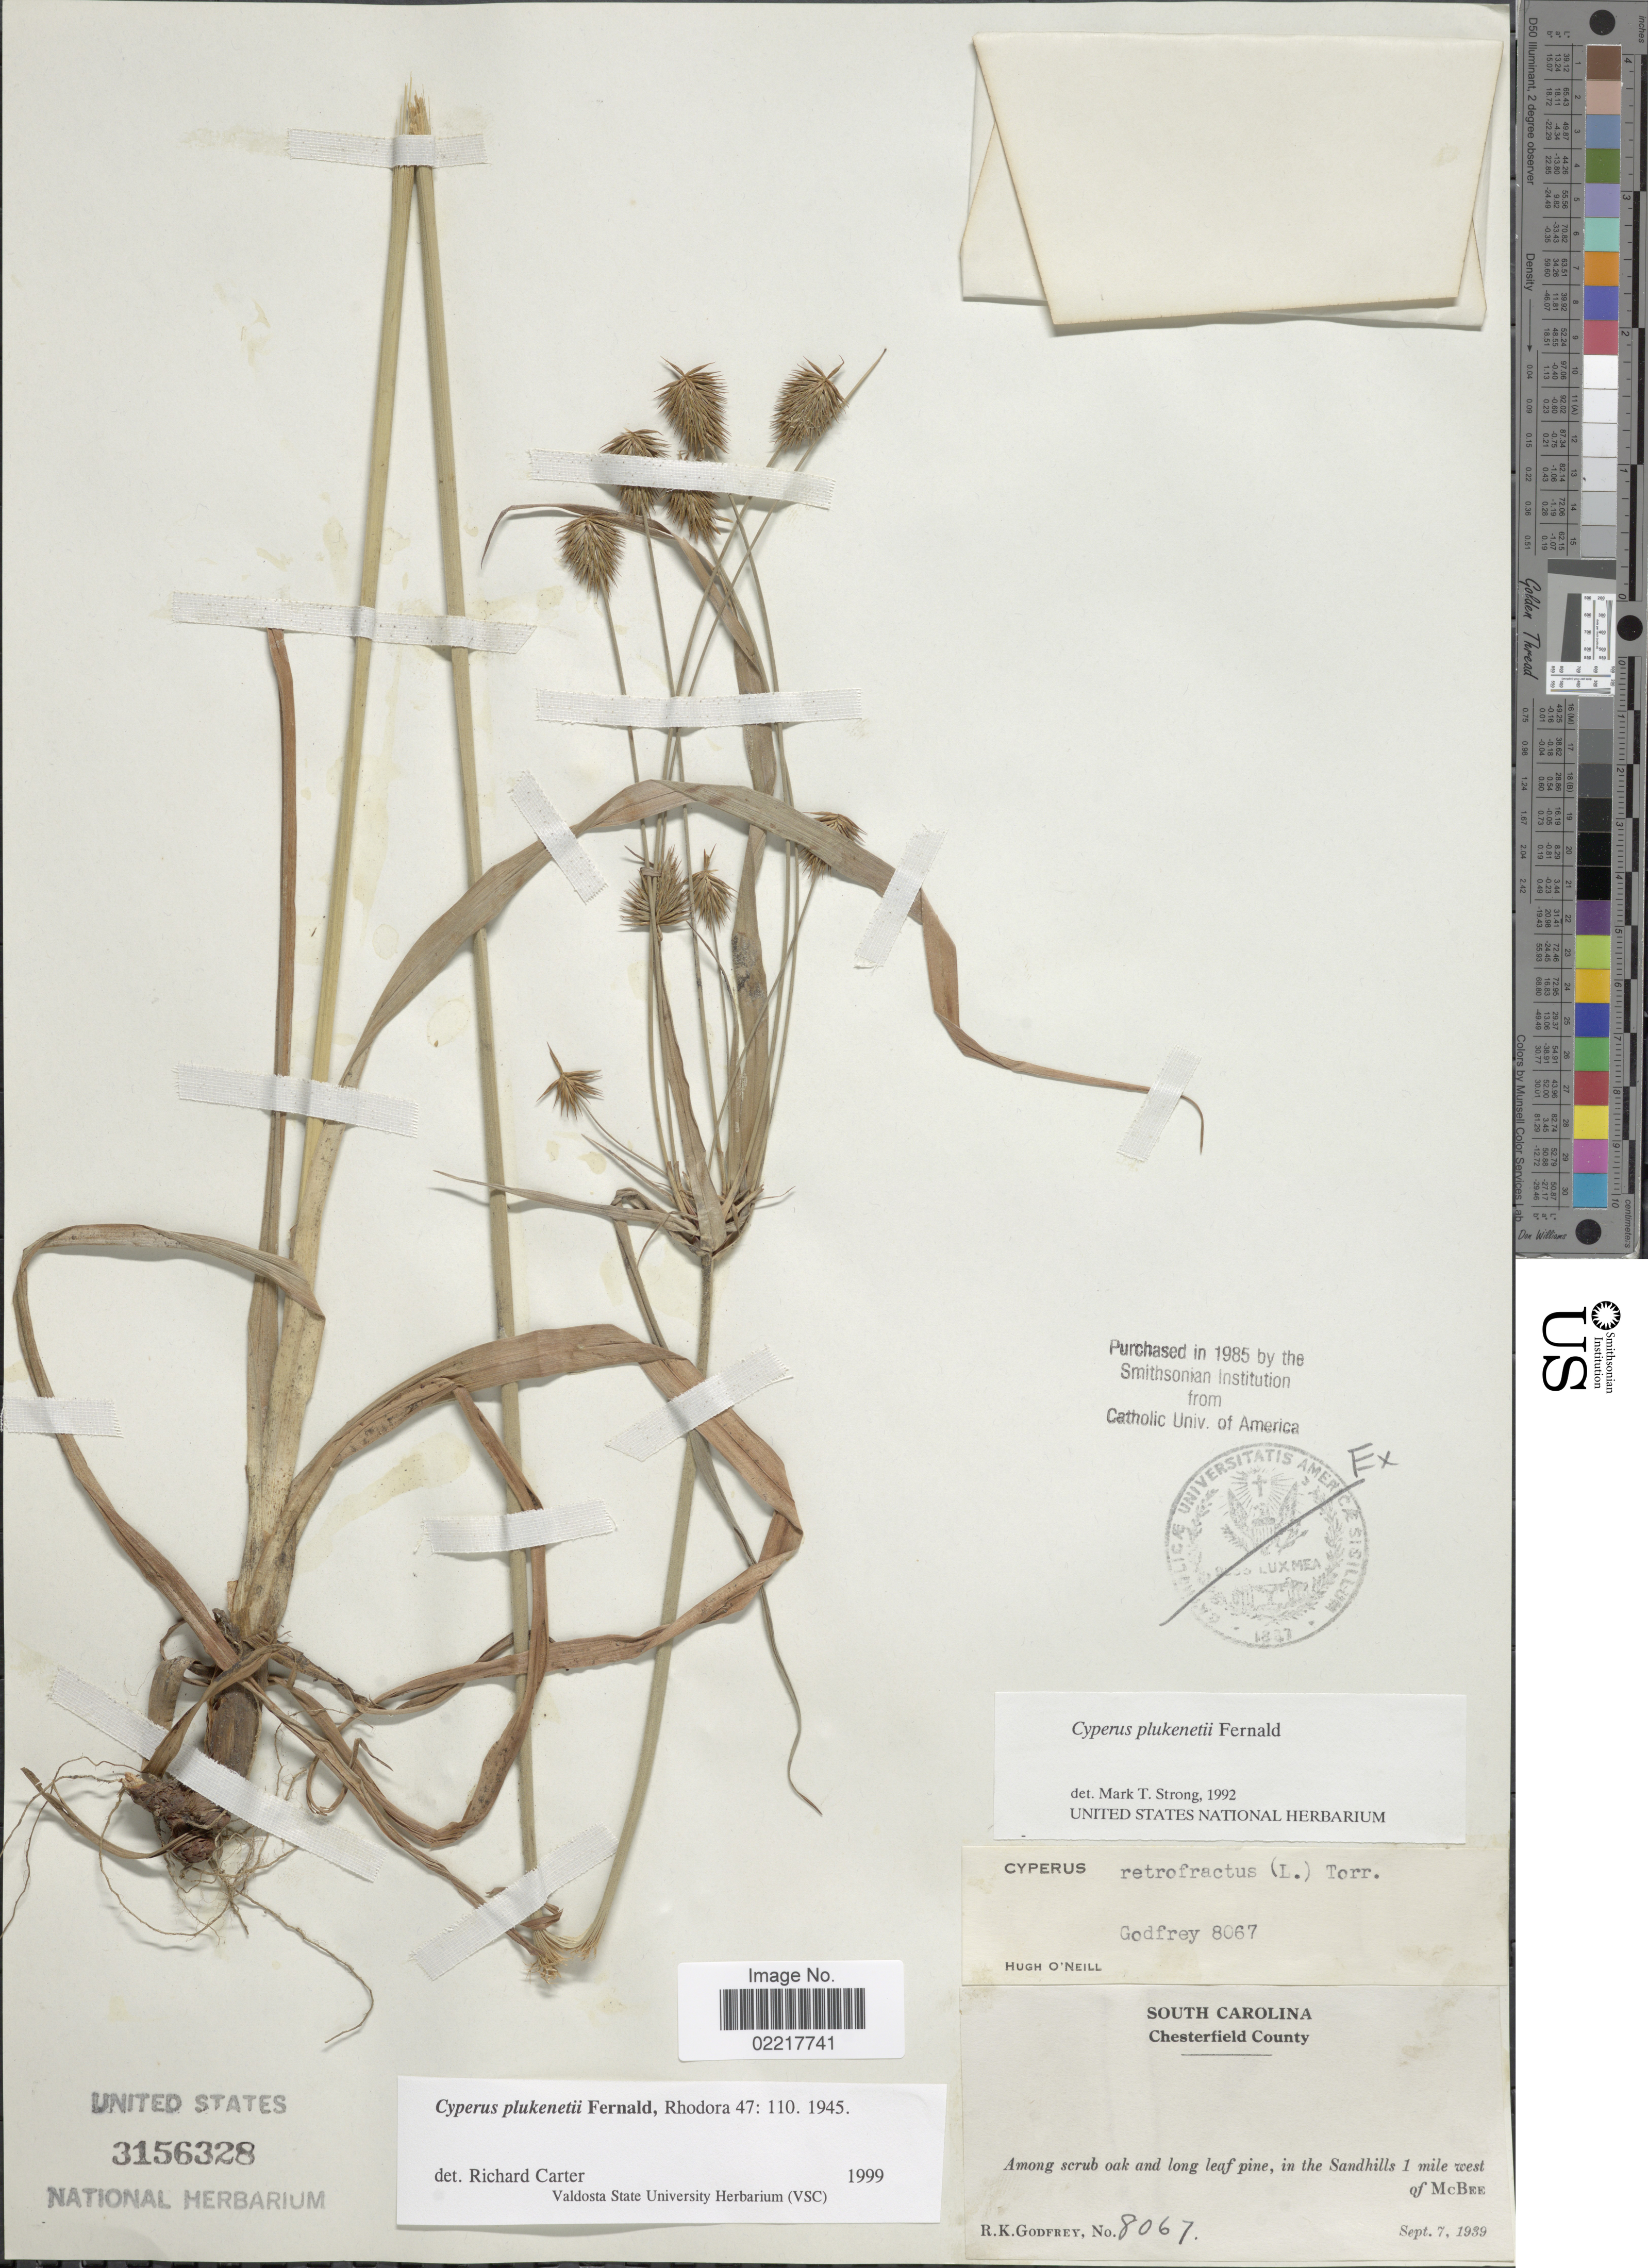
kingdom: Plantae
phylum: Tracheophyta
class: Liliopsida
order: Poales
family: Cyperaceae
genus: Cyperus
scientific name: Cyperus plukenetii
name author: Fernald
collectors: R. K. Godfrey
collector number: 8067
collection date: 1939-09-07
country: United States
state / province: South Carolina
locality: Chesterfield County, in the Sandhills 1 mile west of McBee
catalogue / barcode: US 3156328